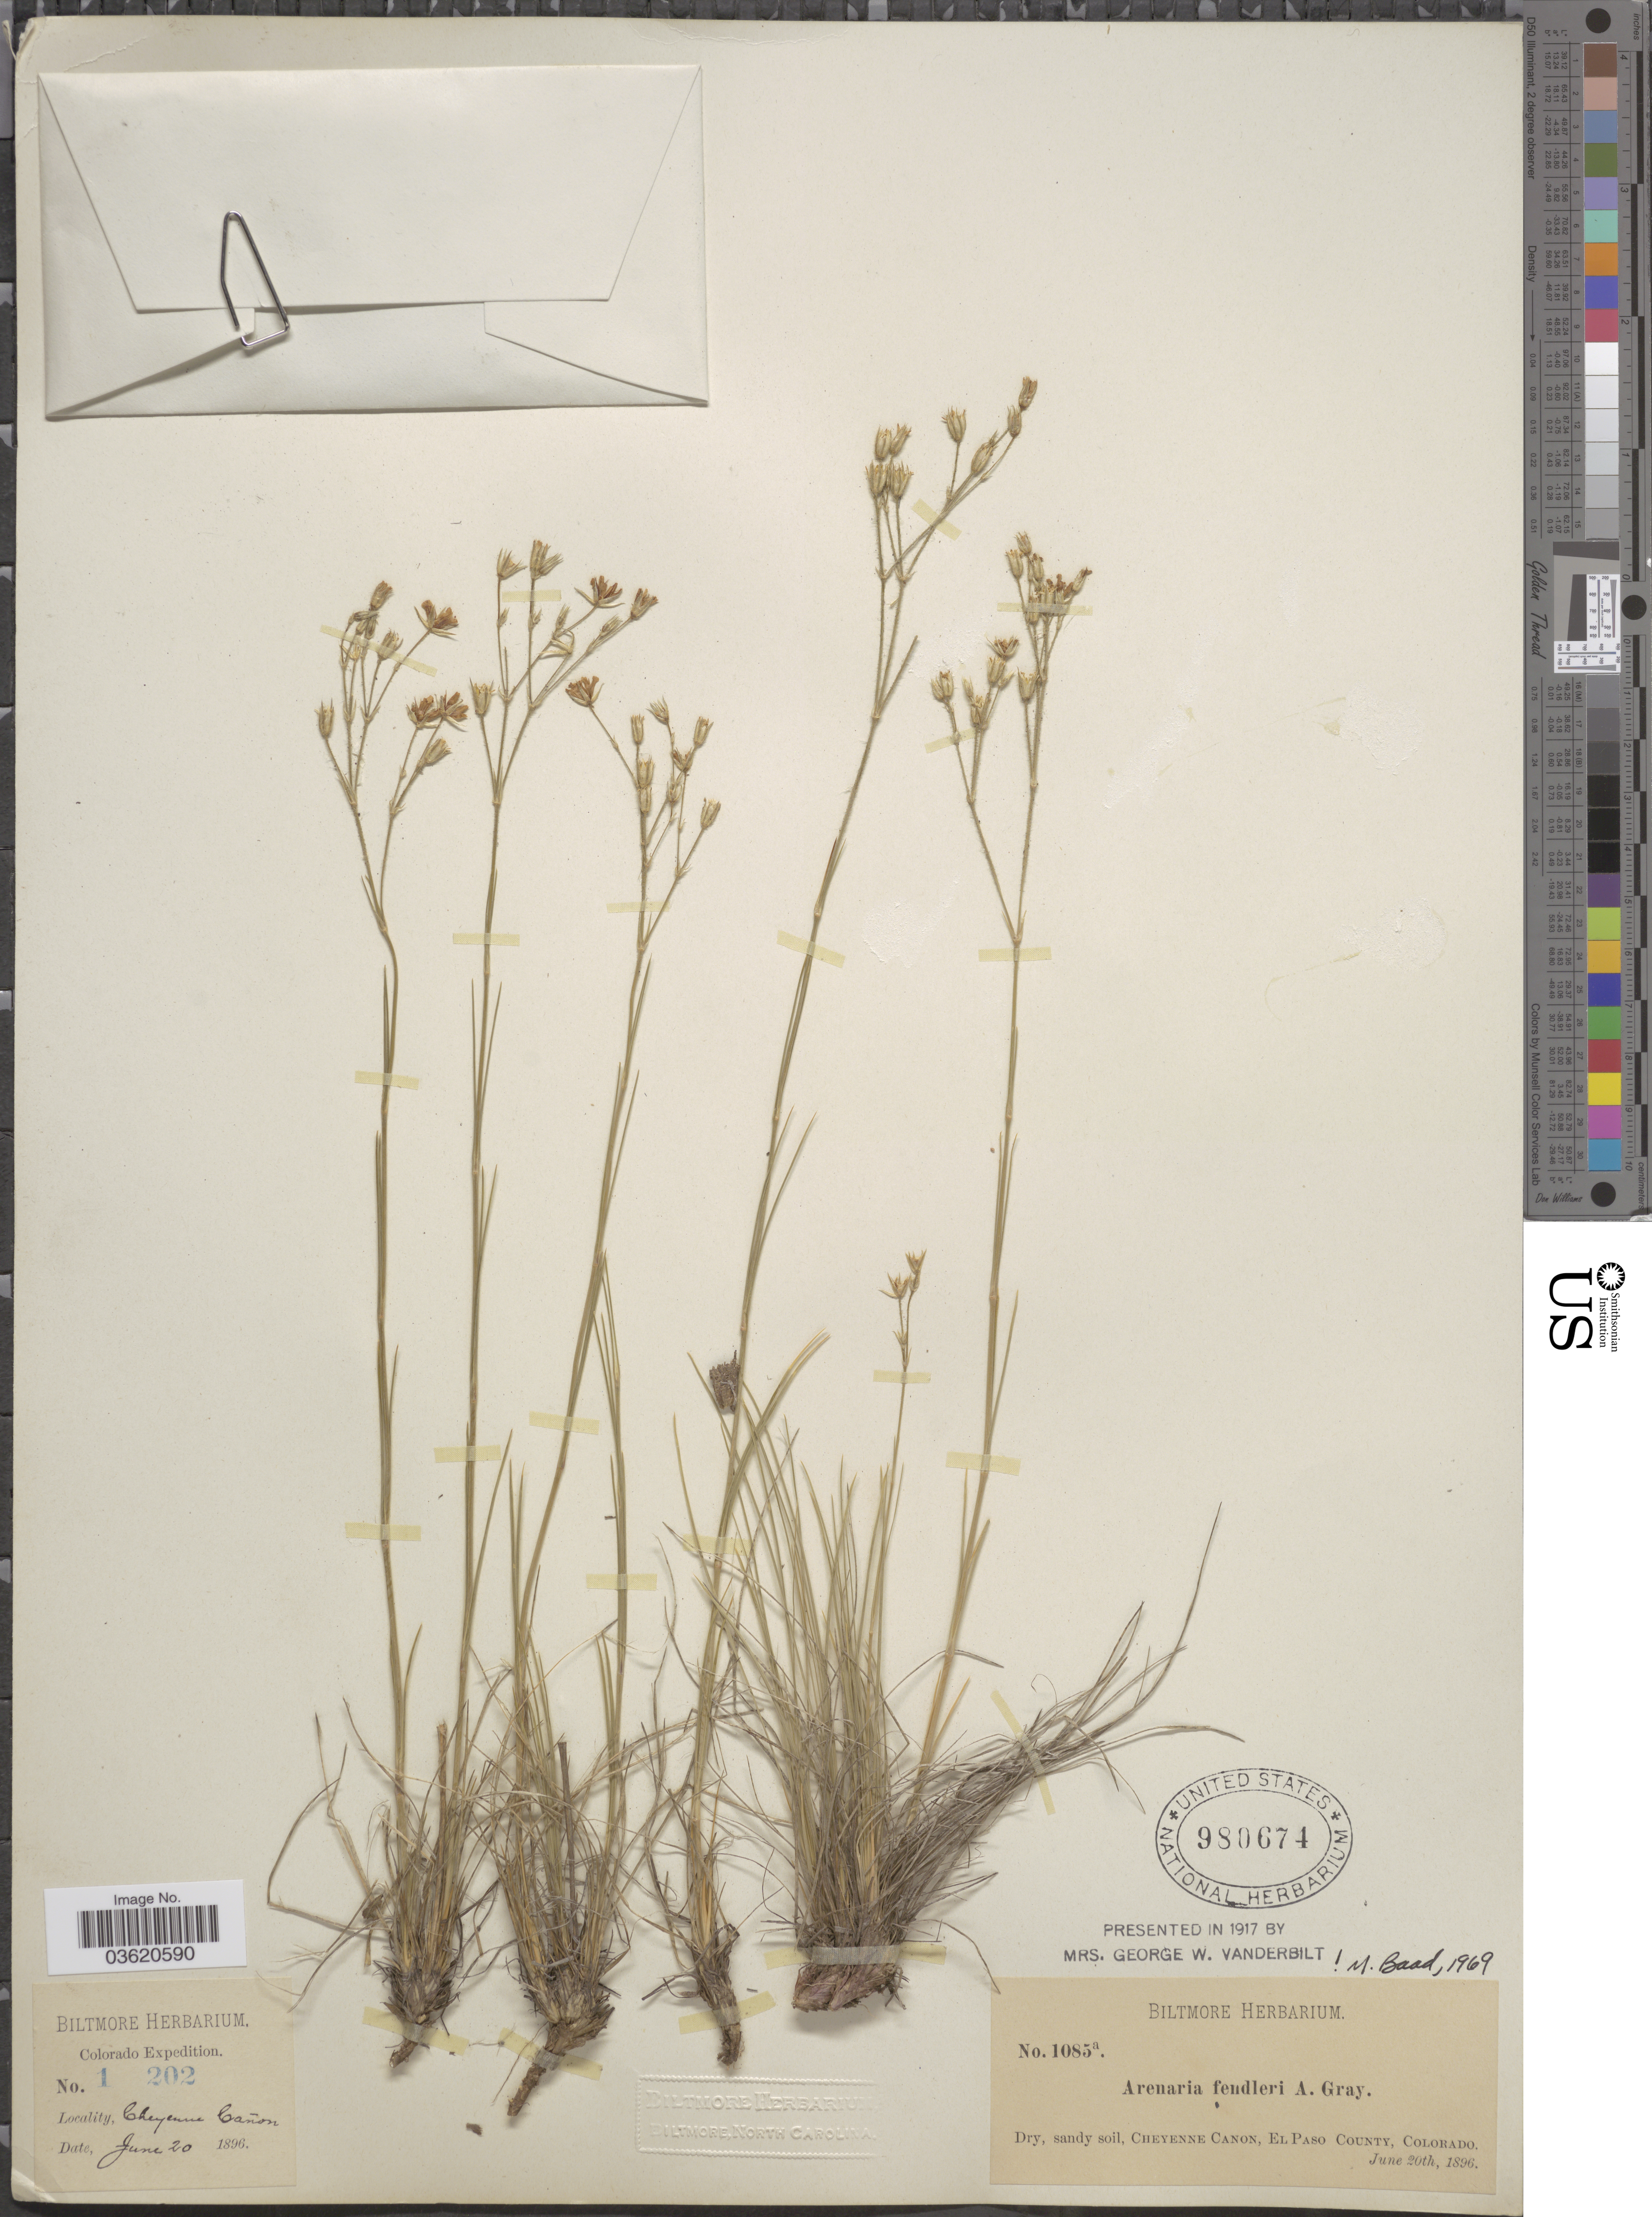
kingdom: Plantae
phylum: Tracheophyta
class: Magnoliopsida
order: Caryophyllales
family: Caryophyllaceae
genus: Eremogone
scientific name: Eremogone fendleri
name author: (A. Gray) Ikonn.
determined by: U.S. National Herbarium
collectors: ex herb. Biltmore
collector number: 1202/1085a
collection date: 1896-06-20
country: United States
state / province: Colorado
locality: Cheyenne Cañon. El Paso County.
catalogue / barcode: US 980674